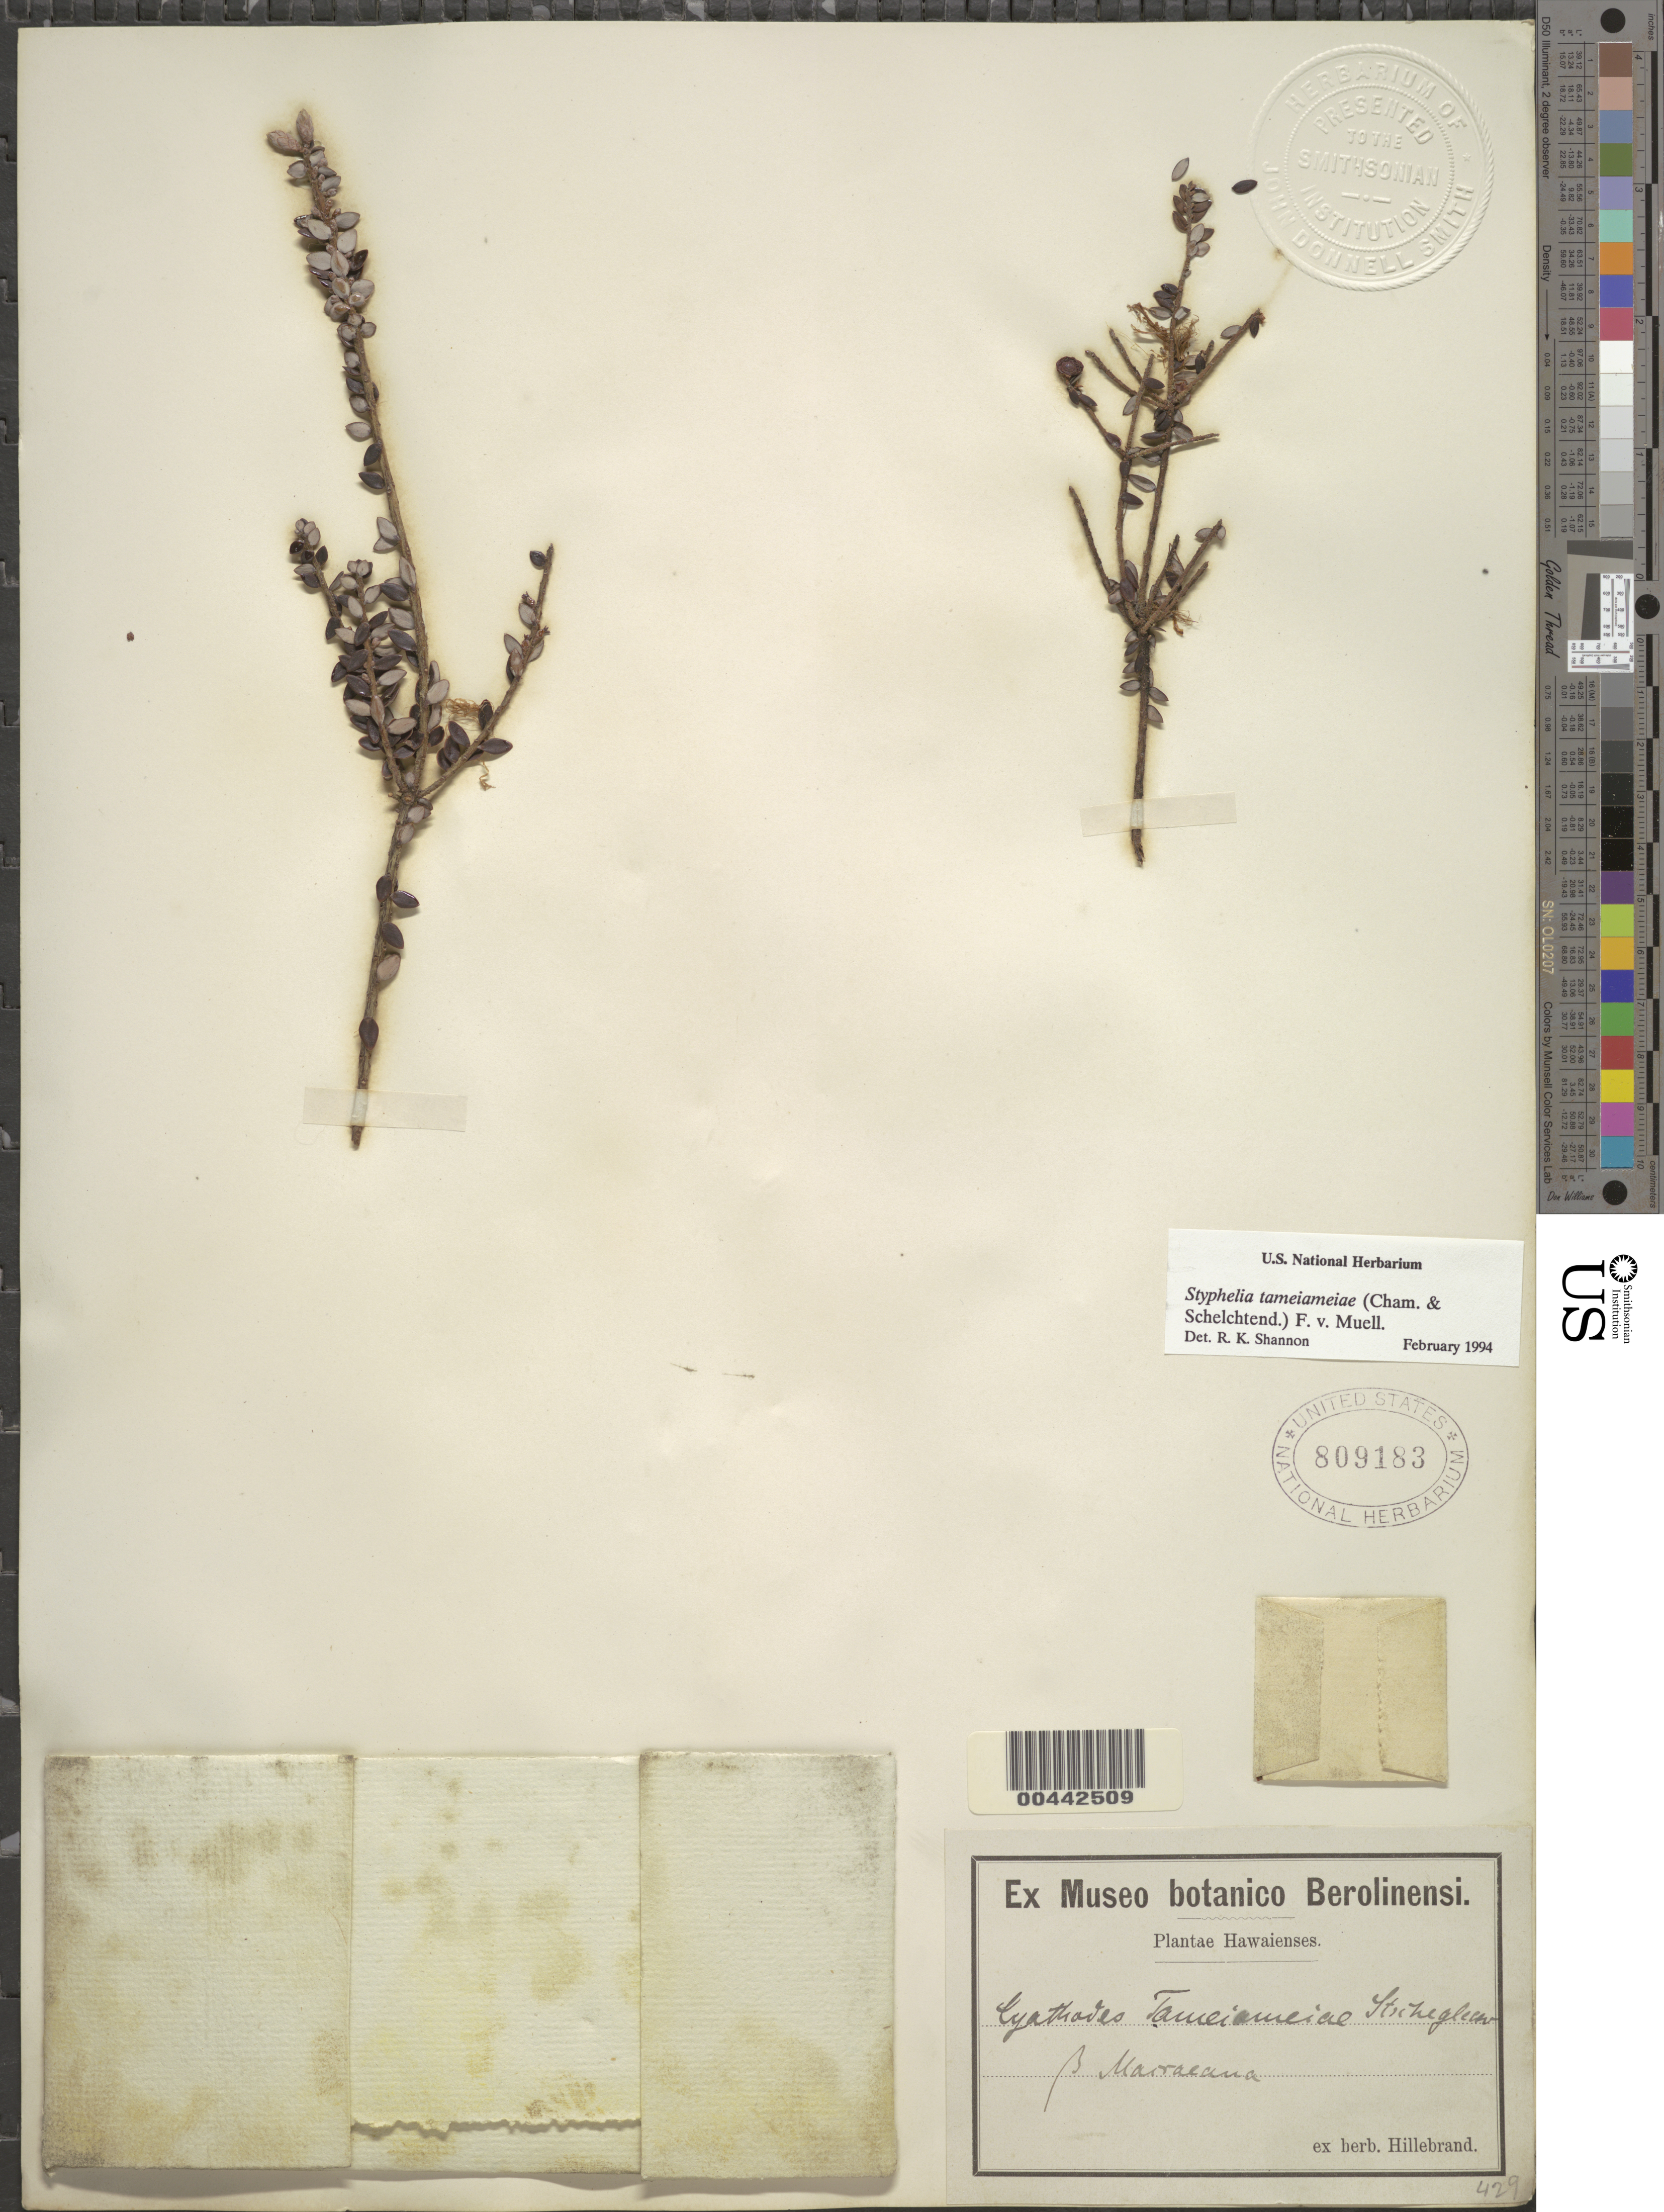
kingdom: Plantae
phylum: Tracheophyta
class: Magnoliopsida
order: Ericales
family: Ericaceae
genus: Leptecophylla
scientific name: Leptecophylla tameiameiae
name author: (Cham. & Schltdl.) C.M. Weiller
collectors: W. Hillebrand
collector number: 429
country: United States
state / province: Hawaii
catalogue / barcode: US 809183